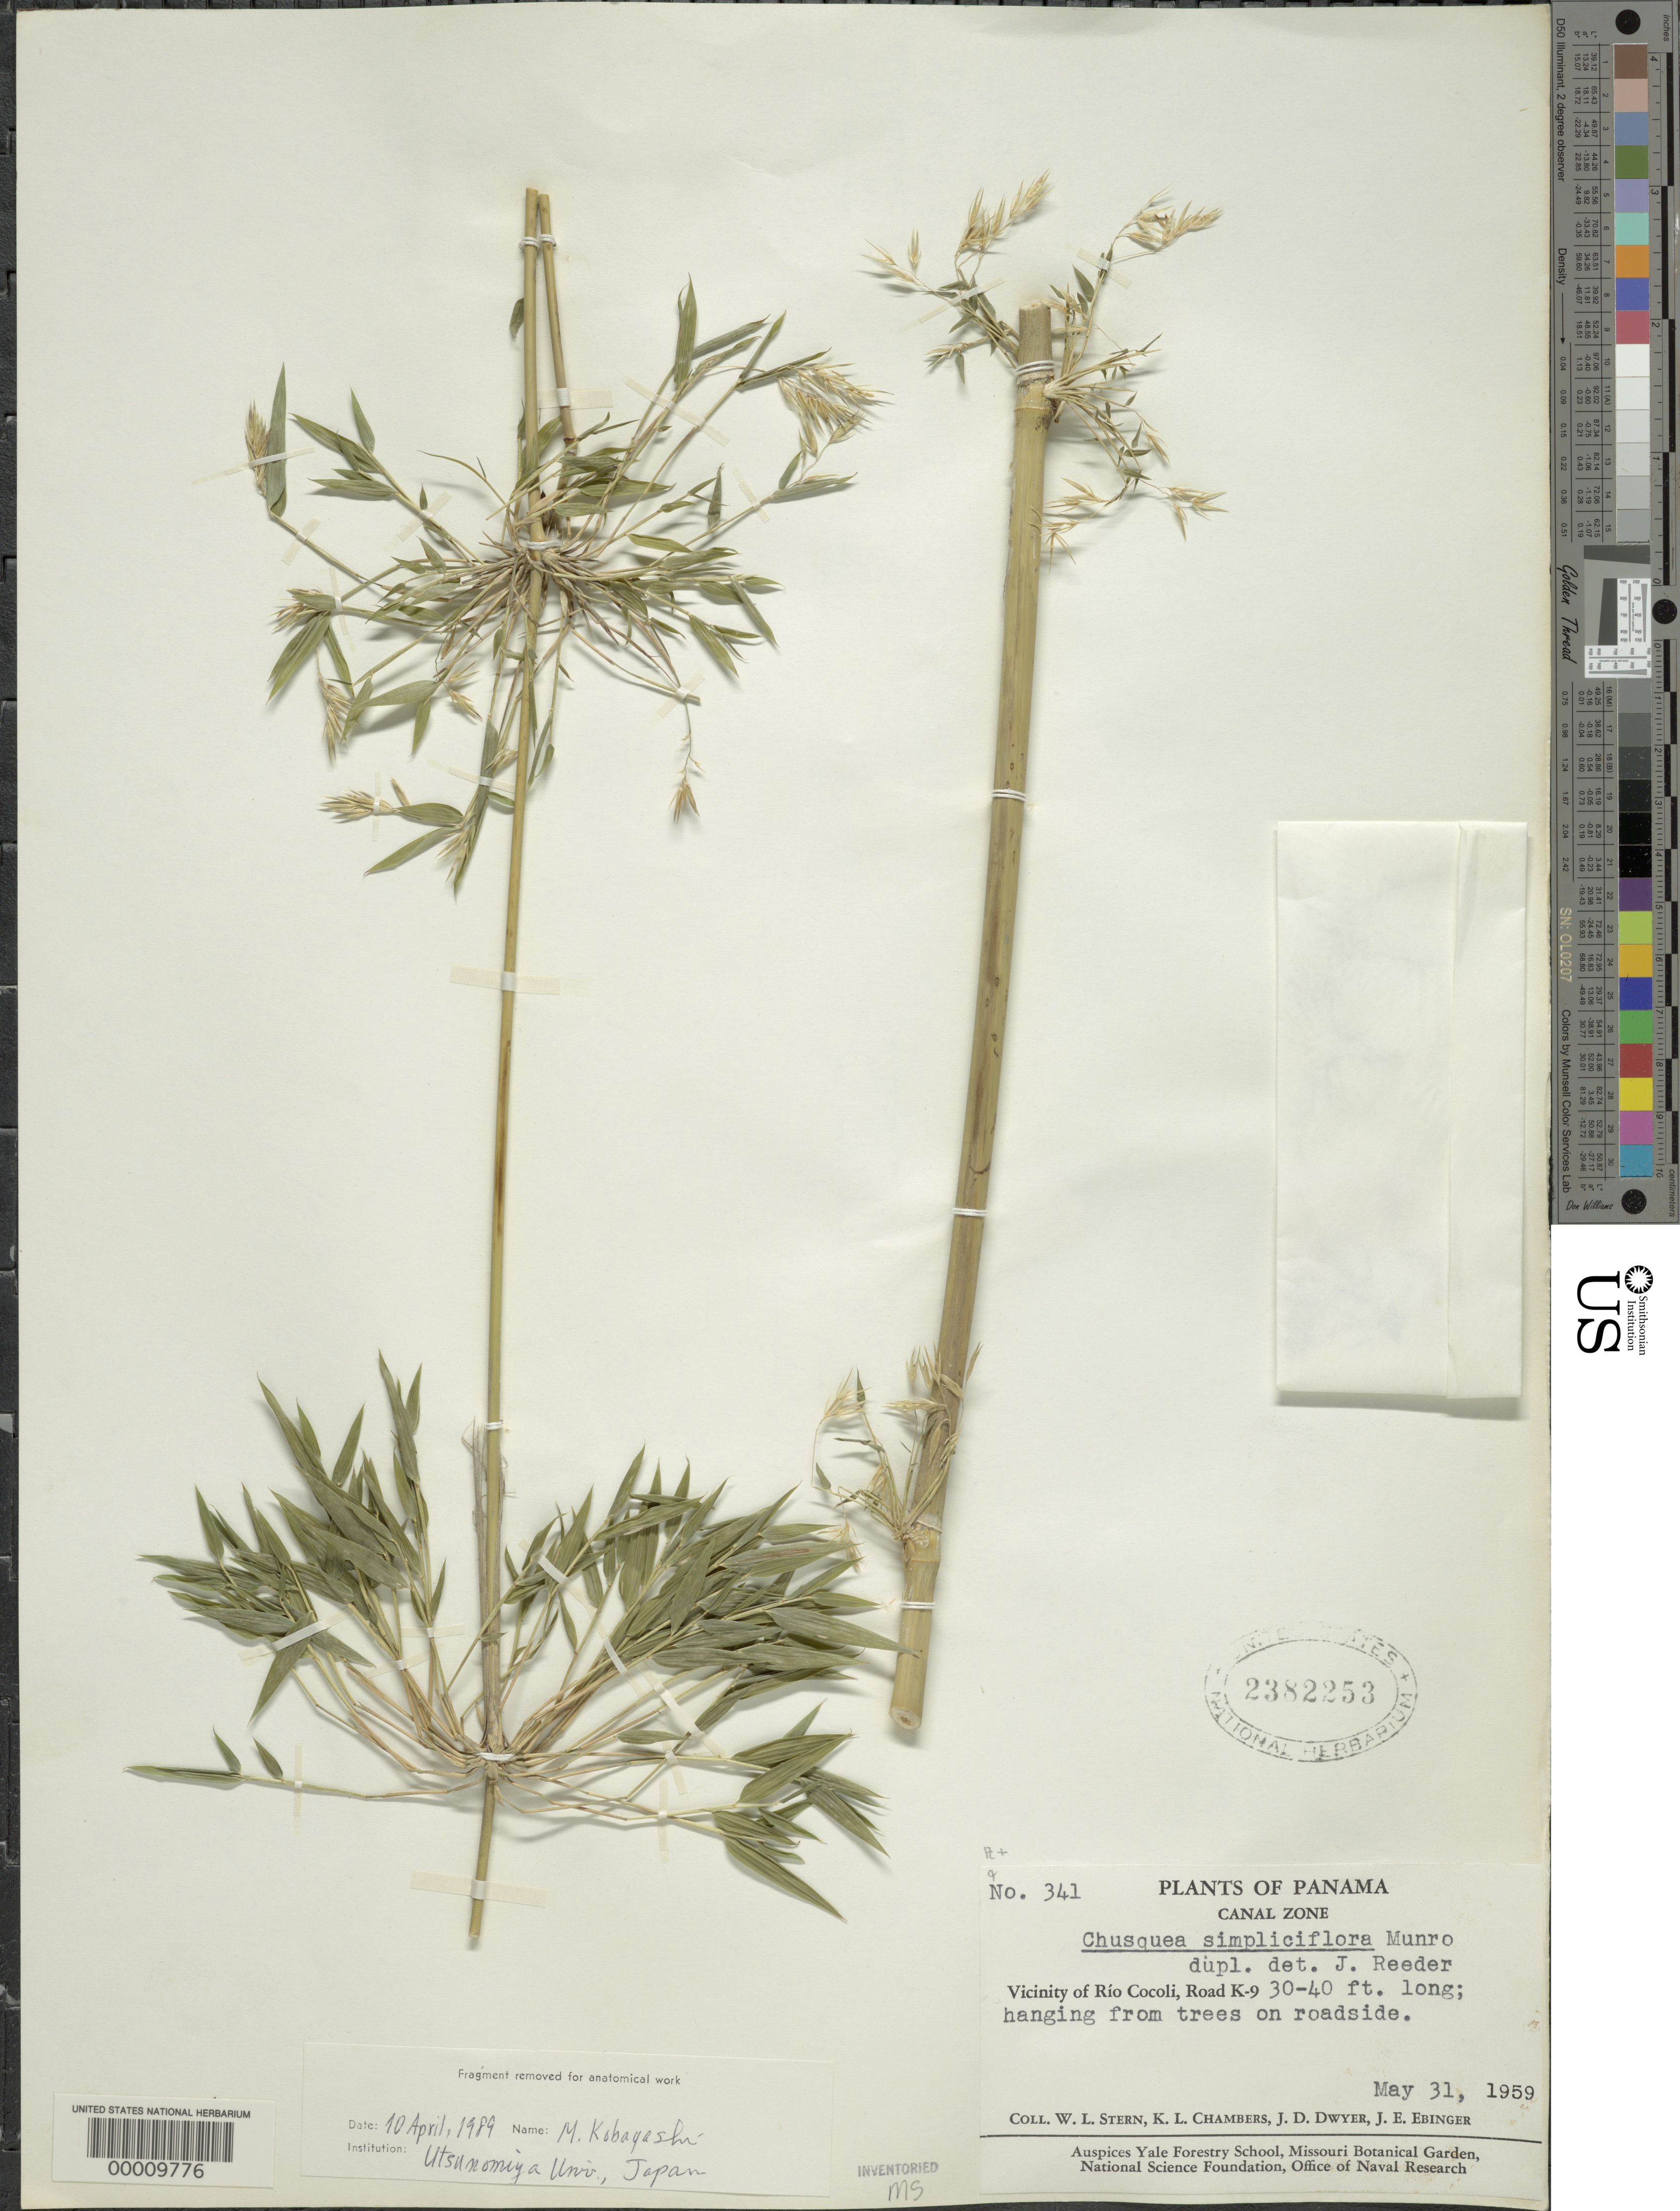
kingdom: Plantae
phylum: Tracheophyta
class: Liliopsida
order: Poales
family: Poaceae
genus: Chusquea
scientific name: Chusquea simpliciflora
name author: Munro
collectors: W. L. Stern, K. L. Chambers, J. D. Dwyer & J. Ebinger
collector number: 341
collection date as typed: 31 May 1959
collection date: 1959-05-31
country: Panama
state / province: Panamá Oeste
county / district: Canal Zone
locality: Rio Cocoli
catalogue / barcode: US 2382253